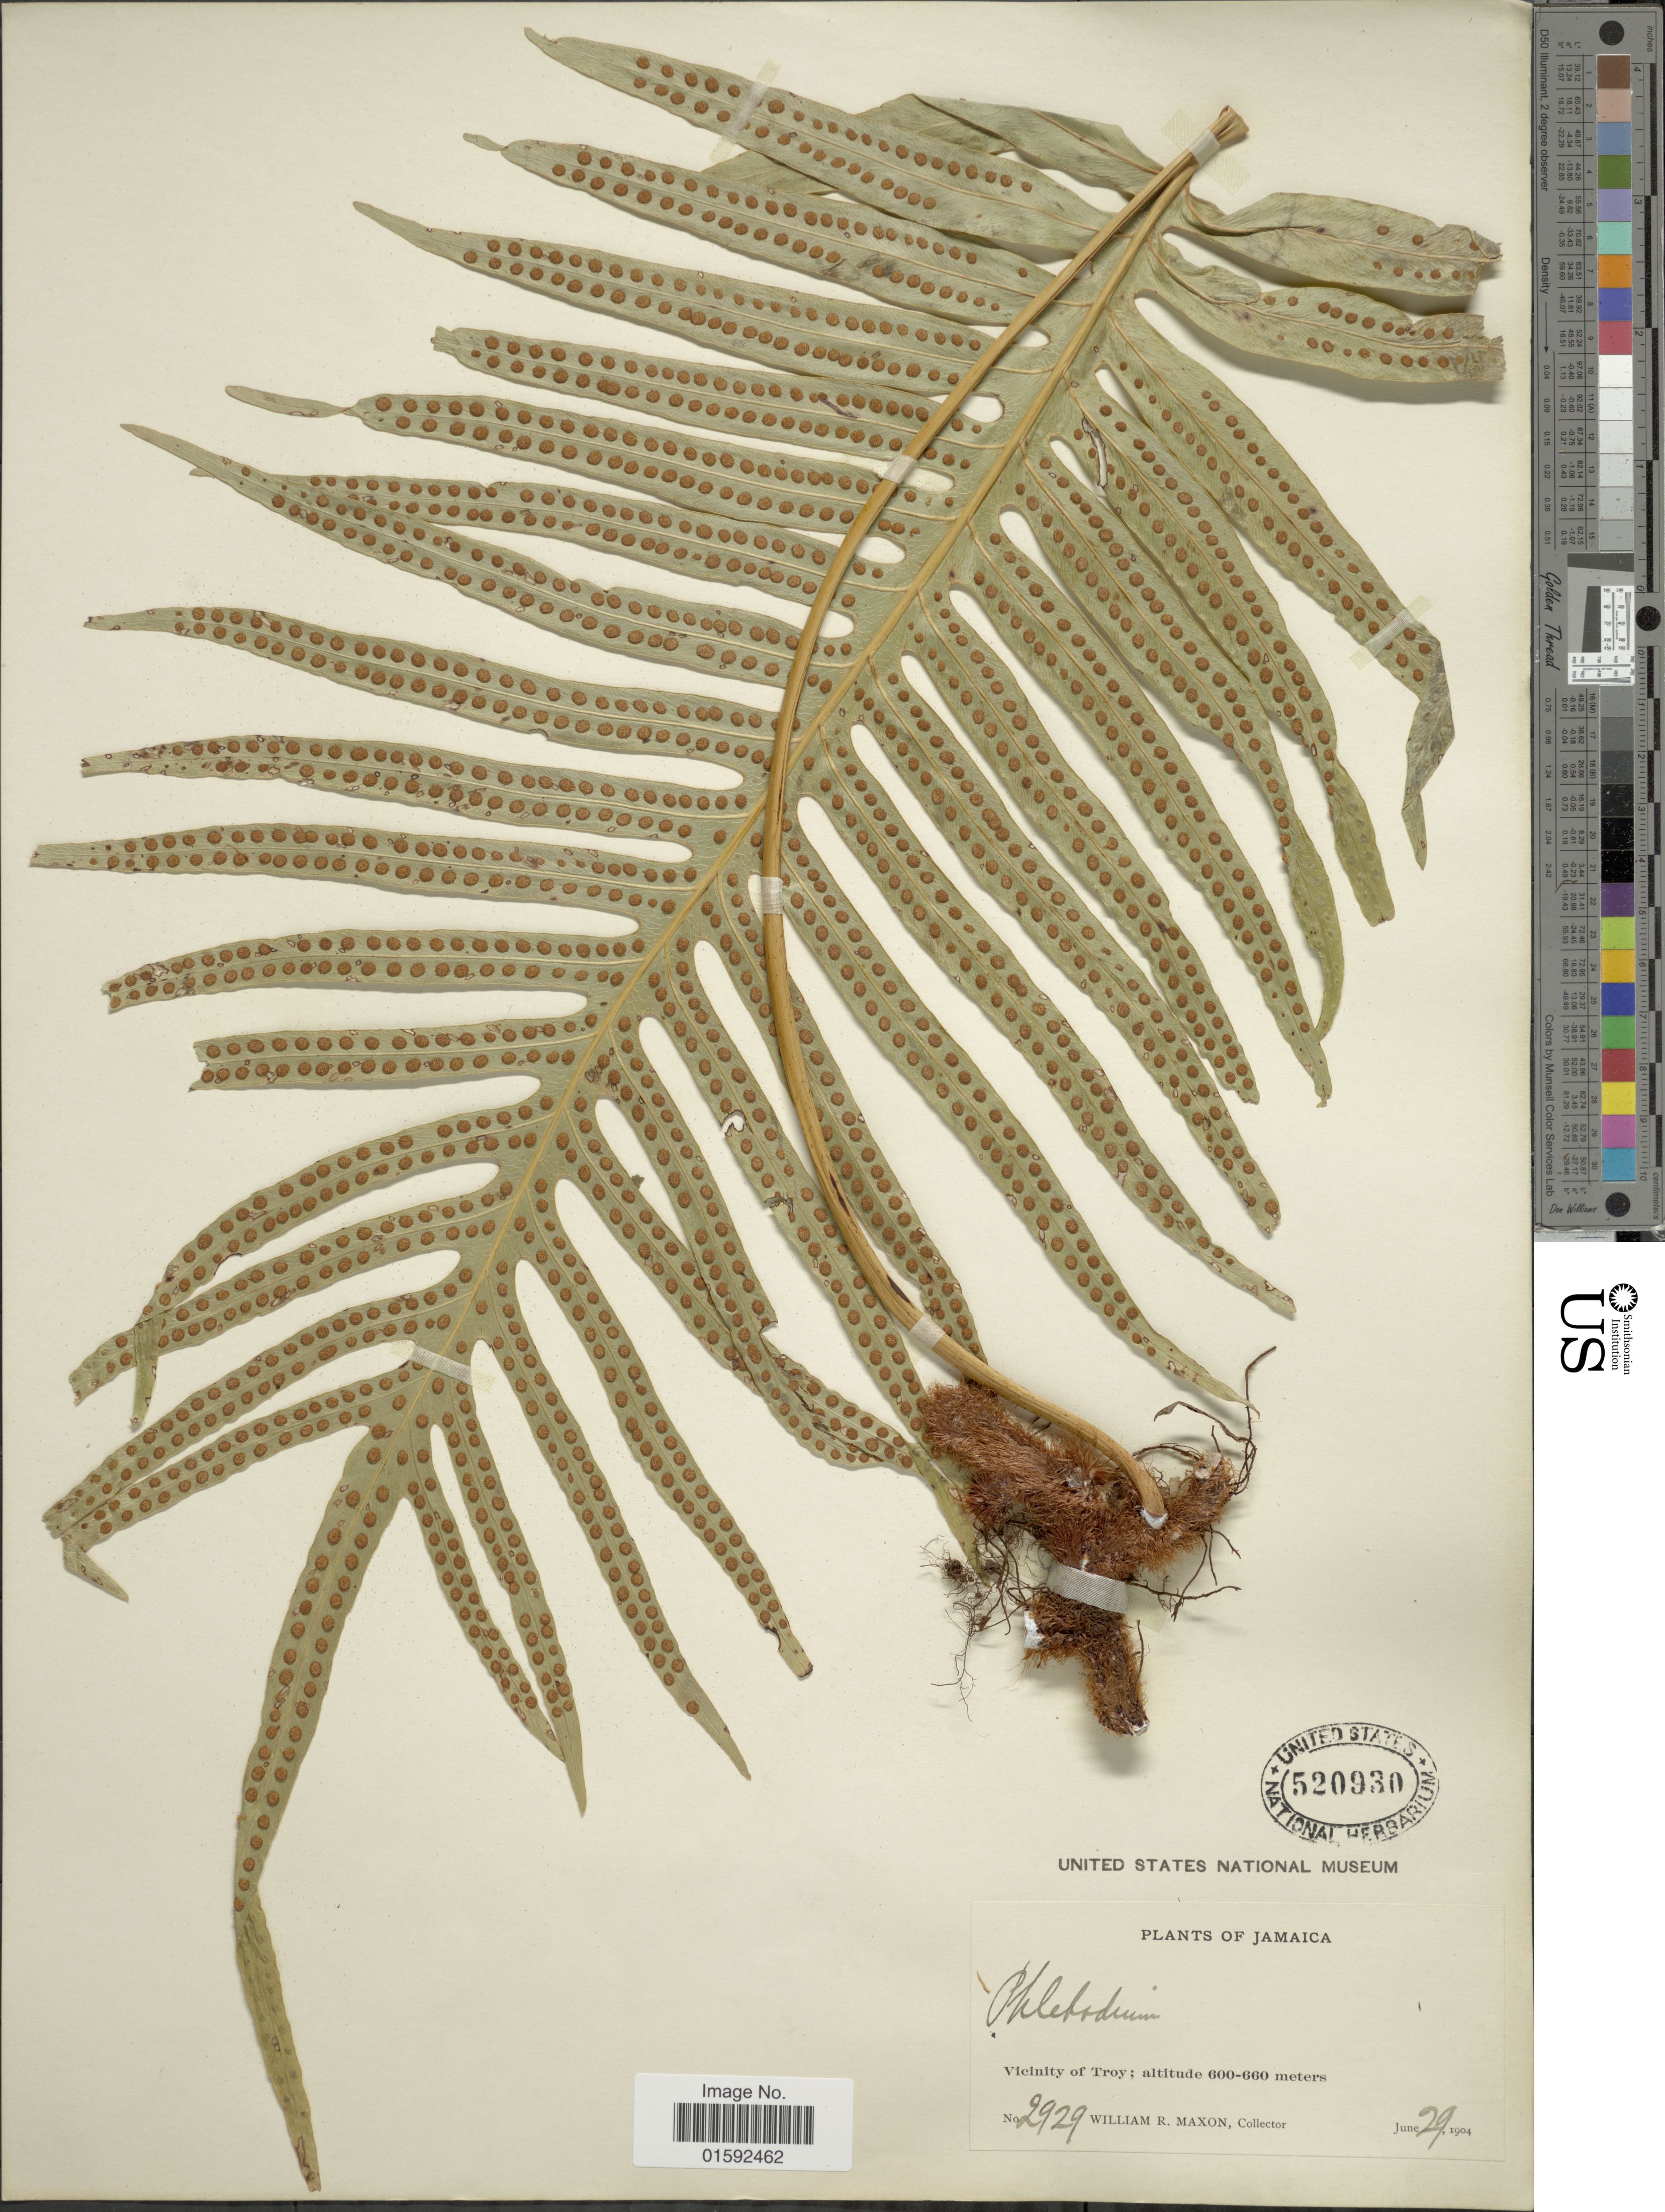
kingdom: Plantae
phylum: Tracheophyta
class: Polypodiopsida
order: Polypodiales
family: Polypodiaceae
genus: Phlebodium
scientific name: Phlebodium pseudoaureum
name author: (Cav.) Lellinger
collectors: W. R. Maxon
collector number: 2929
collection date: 1904-06-29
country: Jamaica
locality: Jamaica, Vicinity of Troy.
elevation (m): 600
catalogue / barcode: US 520930